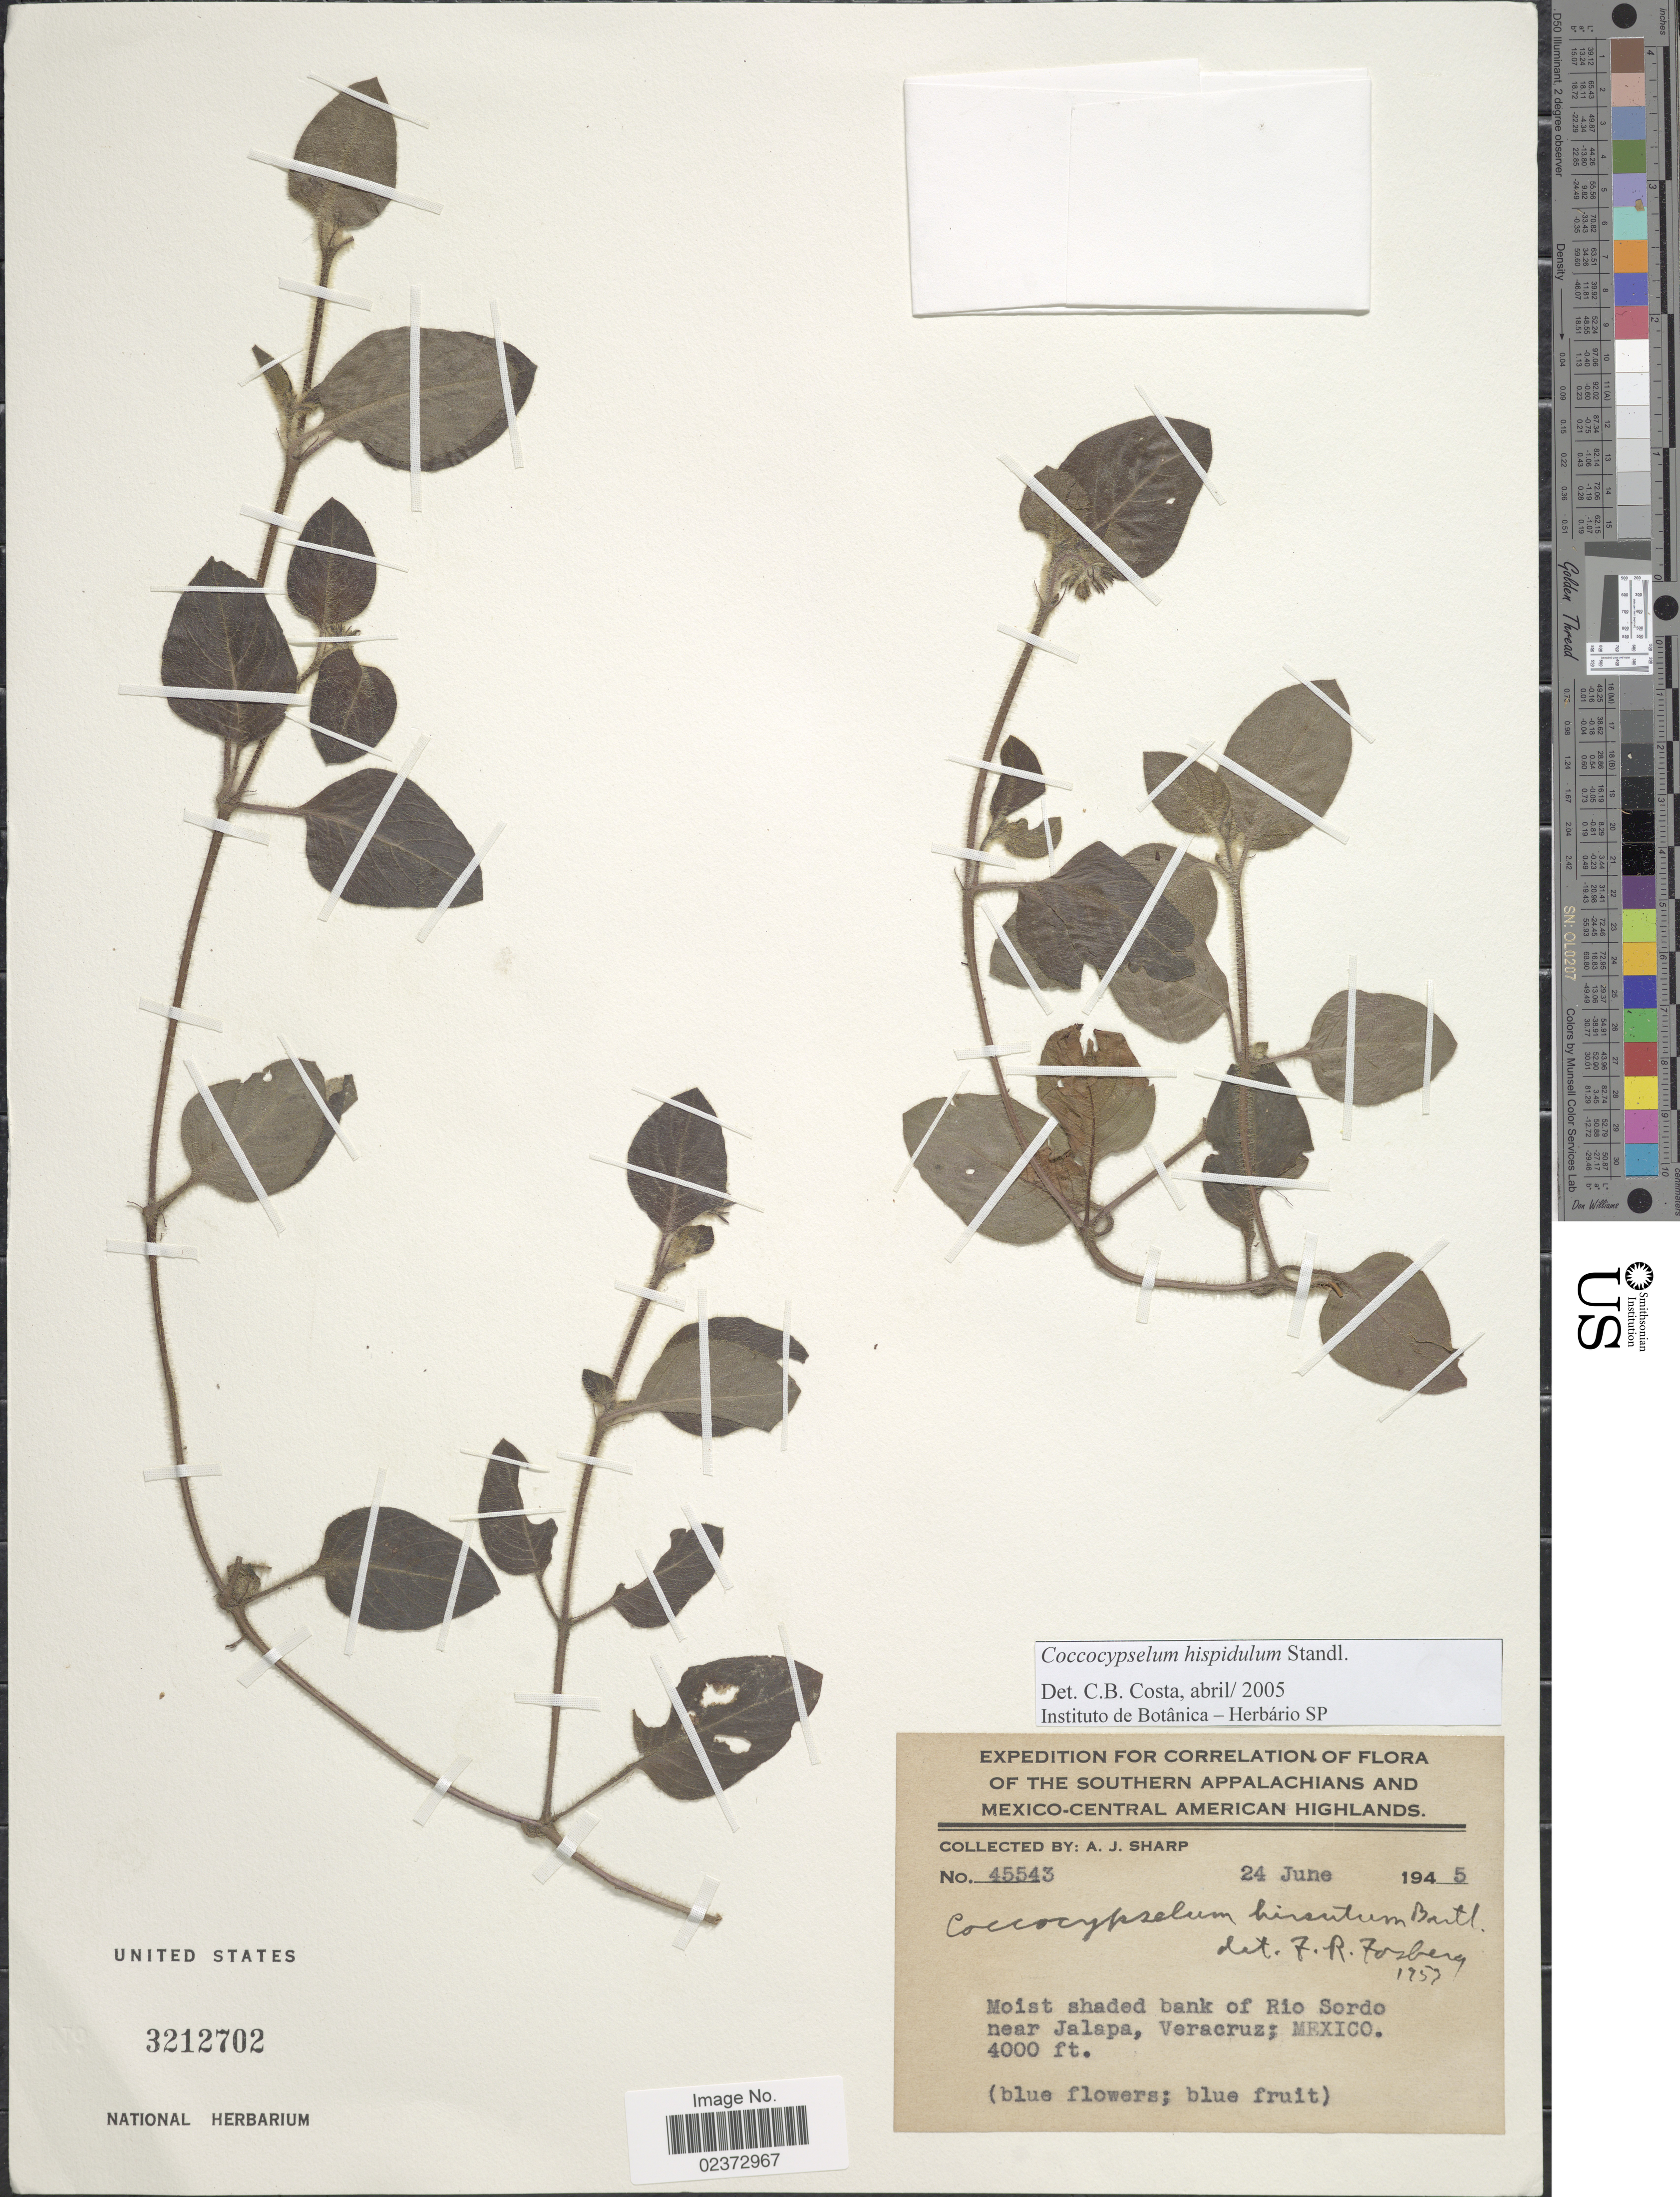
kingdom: Plantae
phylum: Tracheophyta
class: Magnoliopsida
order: Gentianales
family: Rubiaceae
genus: Coccocypselum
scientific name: Coccocypselum hispidulum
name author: (Standl.) Standl.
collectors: A. J. Sharp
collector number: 45543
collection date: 1945-06-24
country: Mexico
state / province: Veracruz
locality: Moist shaded bank of Rio Sordo near Jalapa, Veracruz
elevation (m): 1219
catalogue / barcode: US 3212702